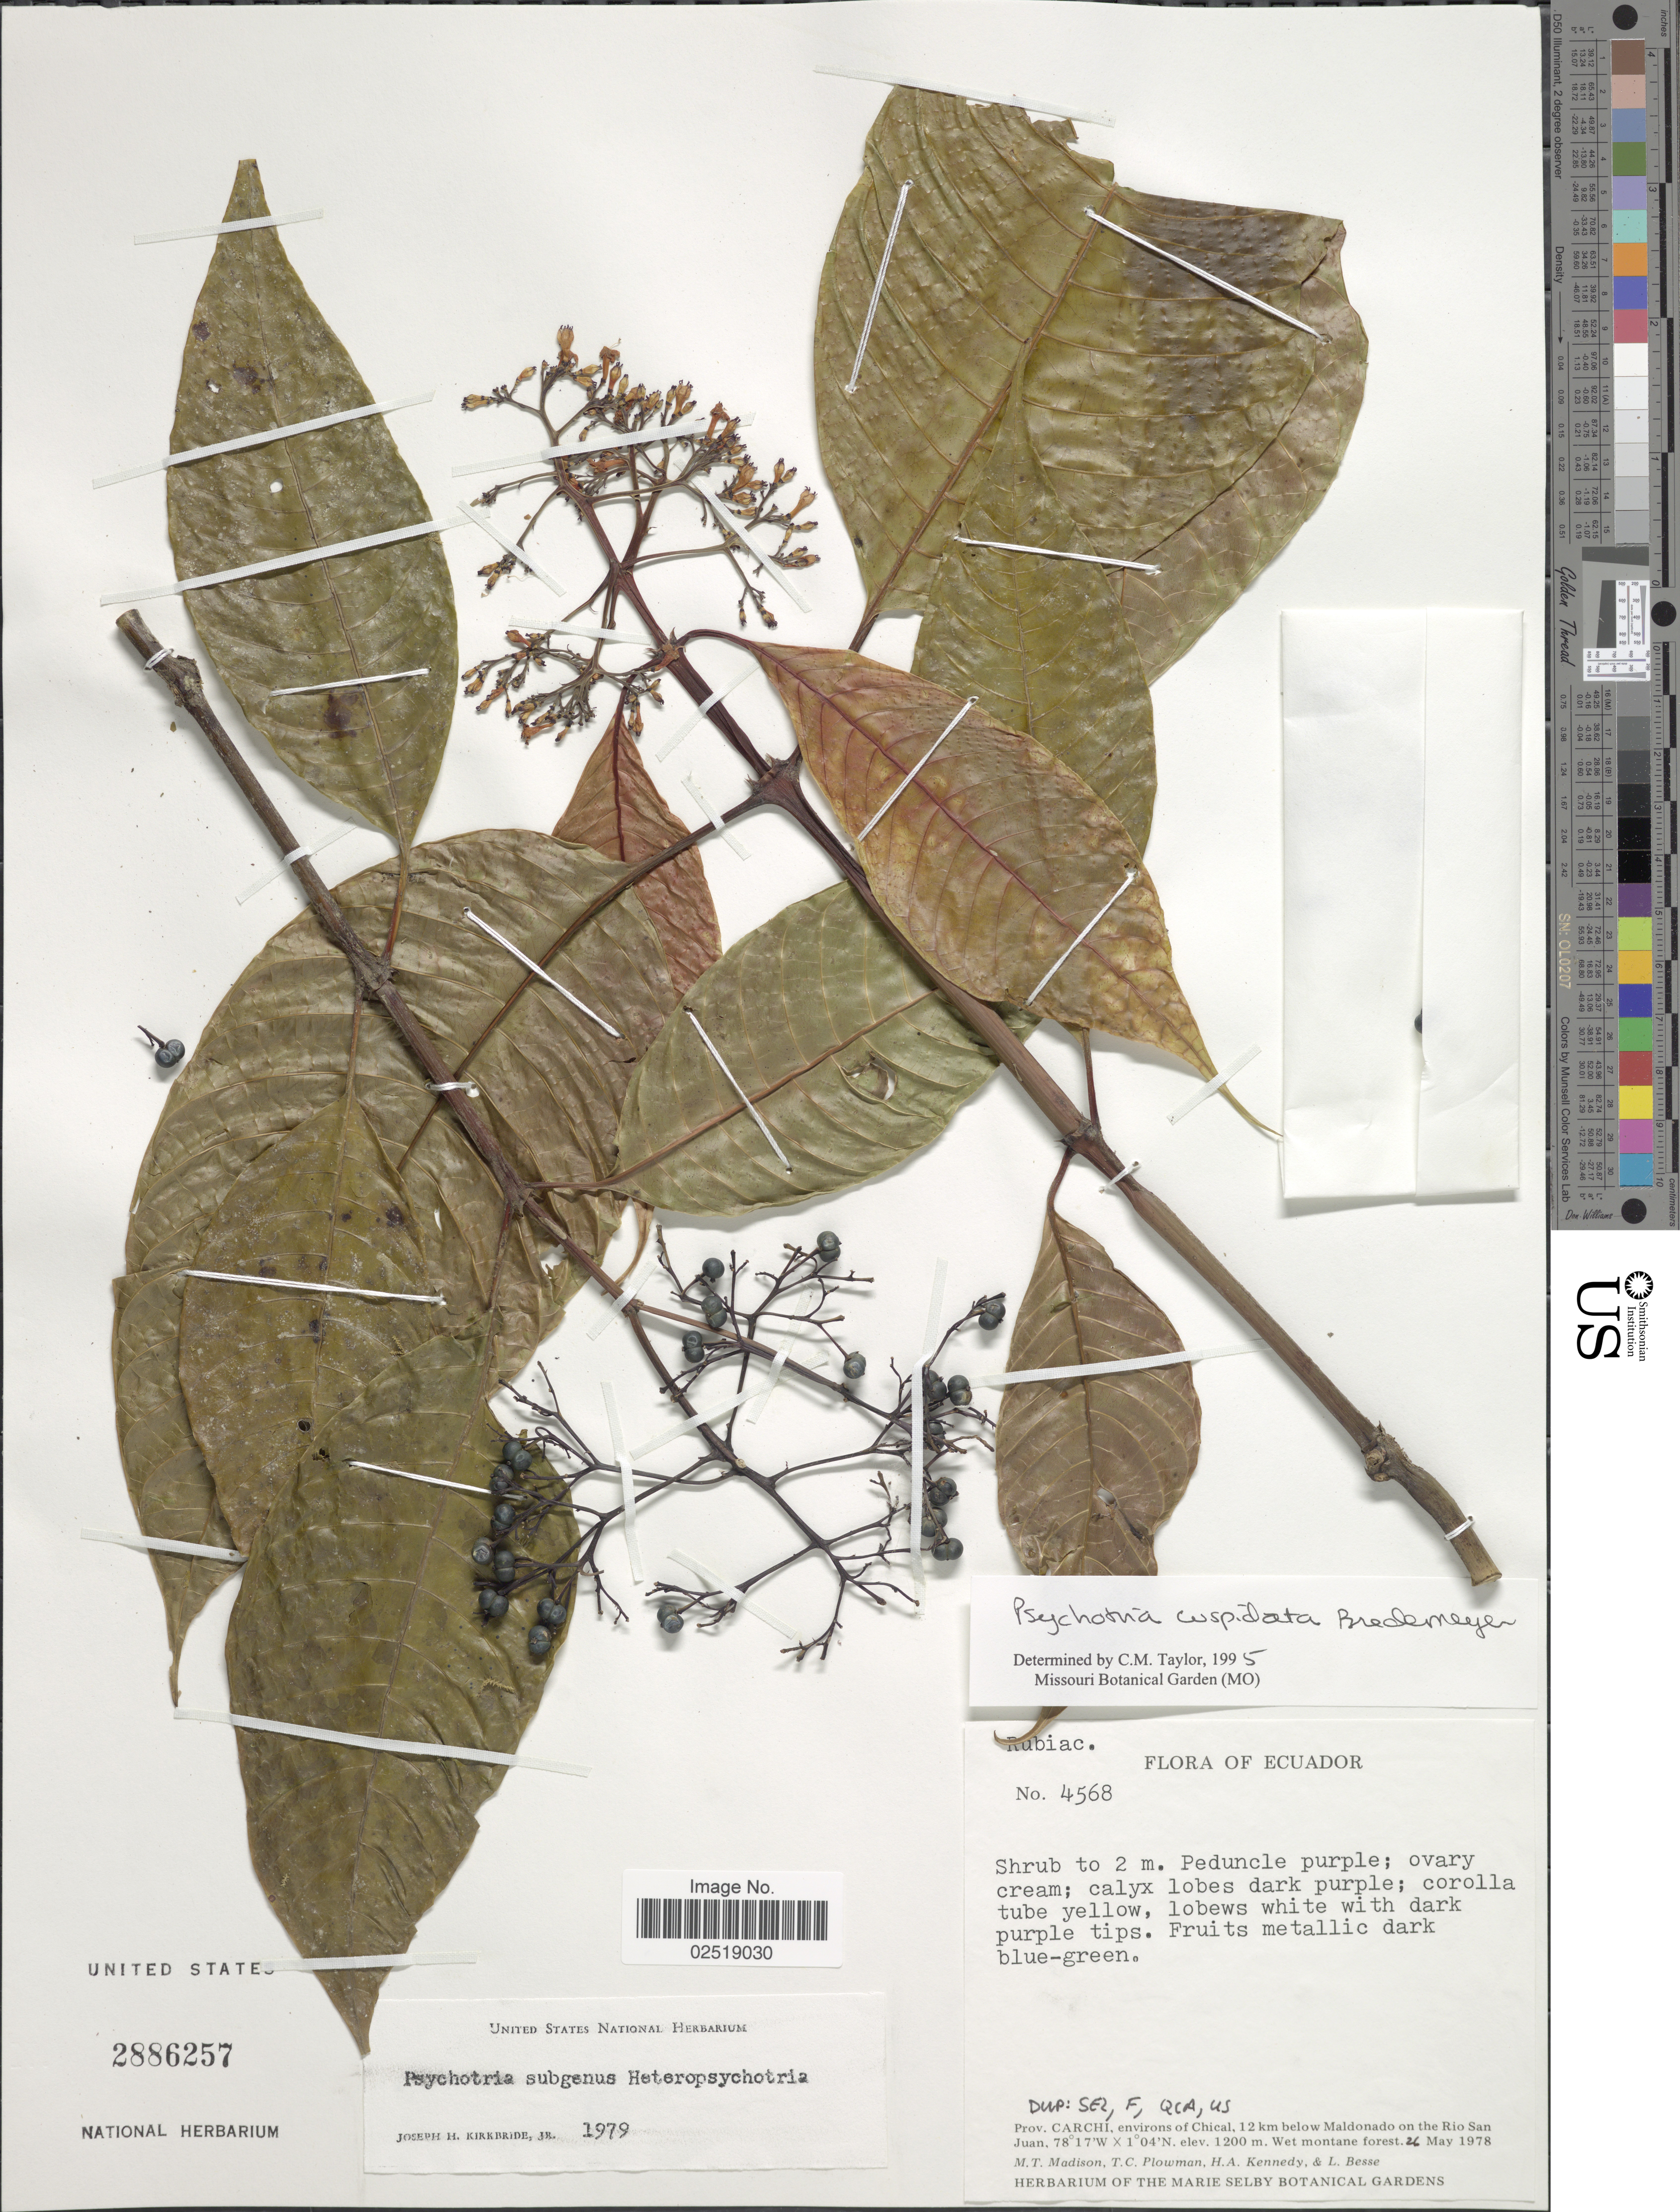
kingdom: Plantae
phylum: Tracheophyta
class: Magnoliopsida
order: Gentianales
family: Rubiaceae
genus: Psychotria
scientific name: Psychotria cuspidata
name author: Bredem. ex Schult.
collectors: M. T. Madison, T. Plowman, H. Kennedy & L. Besse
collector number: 4568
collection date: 1978-05-26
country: Ecuador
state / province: Carchi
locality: Prov. Carchi, environs of Chical, 12 km below Maldonado on the Rio San Juan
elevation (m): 1200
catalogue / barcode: US 2886257